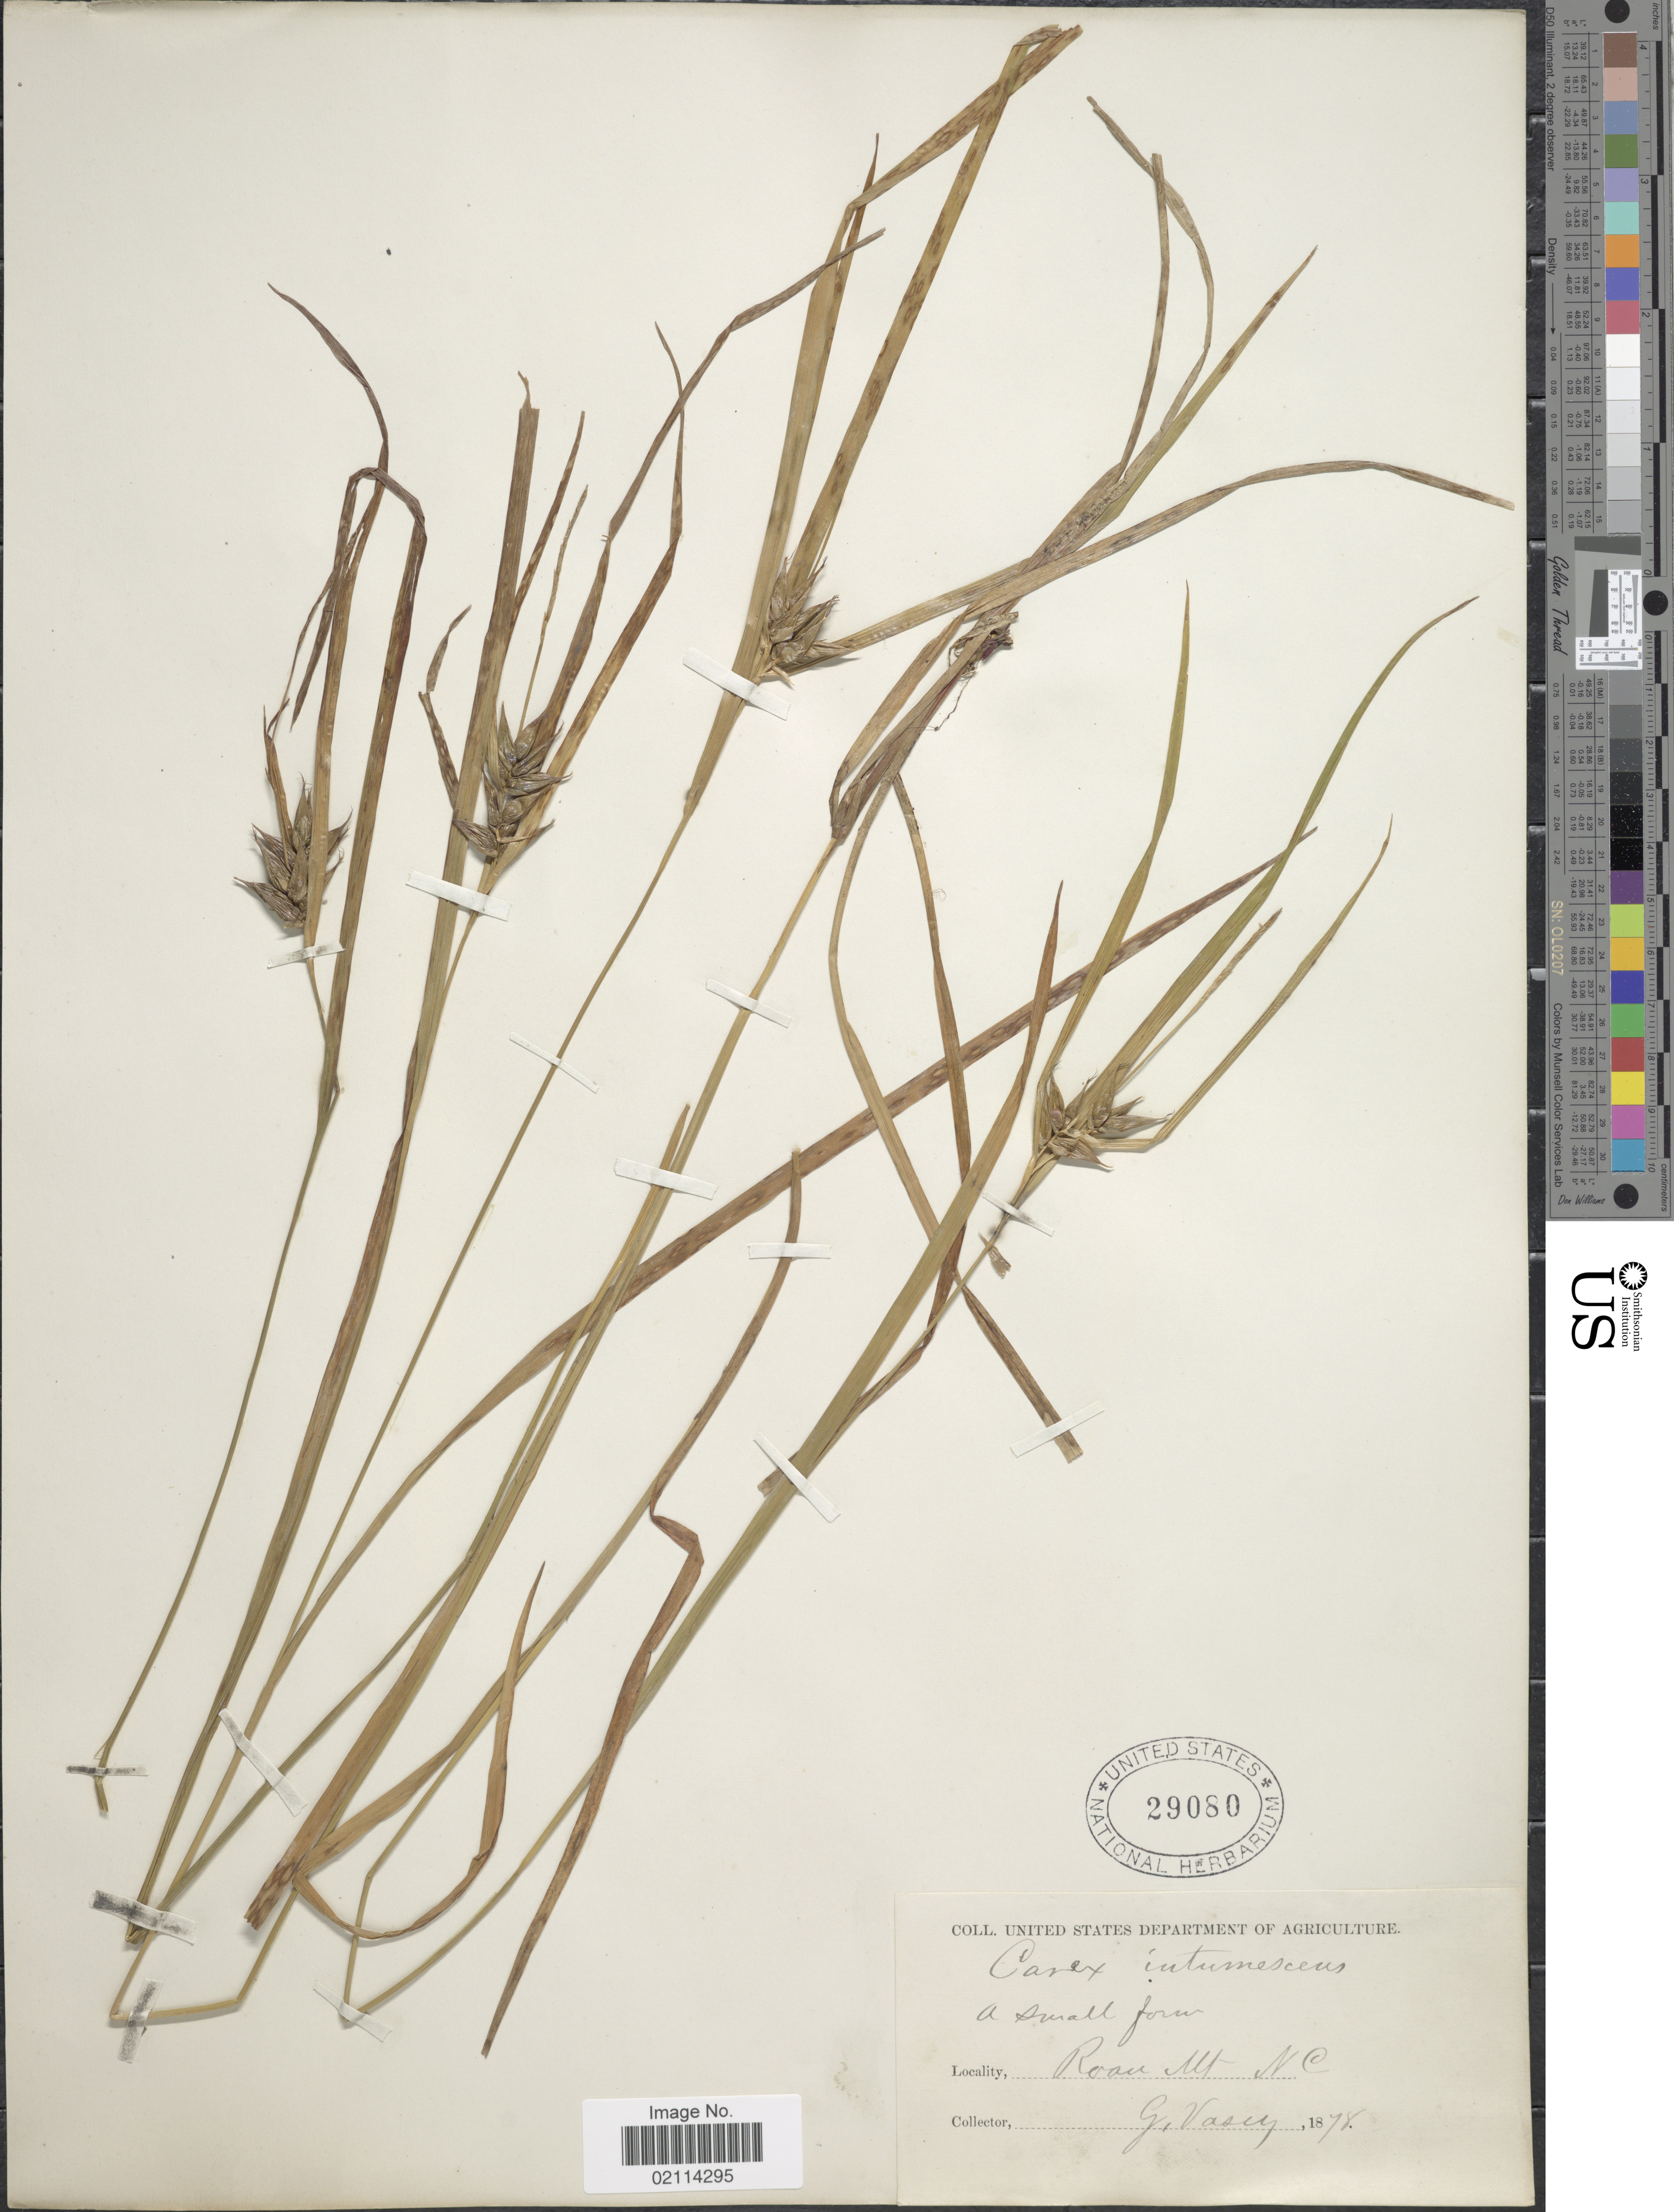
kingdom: Plantae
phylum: Tracheophyta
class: Liliopsida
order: Poales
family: Cyperaceae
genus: Carex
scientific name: Carex intumescens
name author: Rudge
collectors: G. Vasey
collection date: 1878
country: United States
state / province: North Carolina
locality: Roan Mt.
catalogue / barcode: US 29080